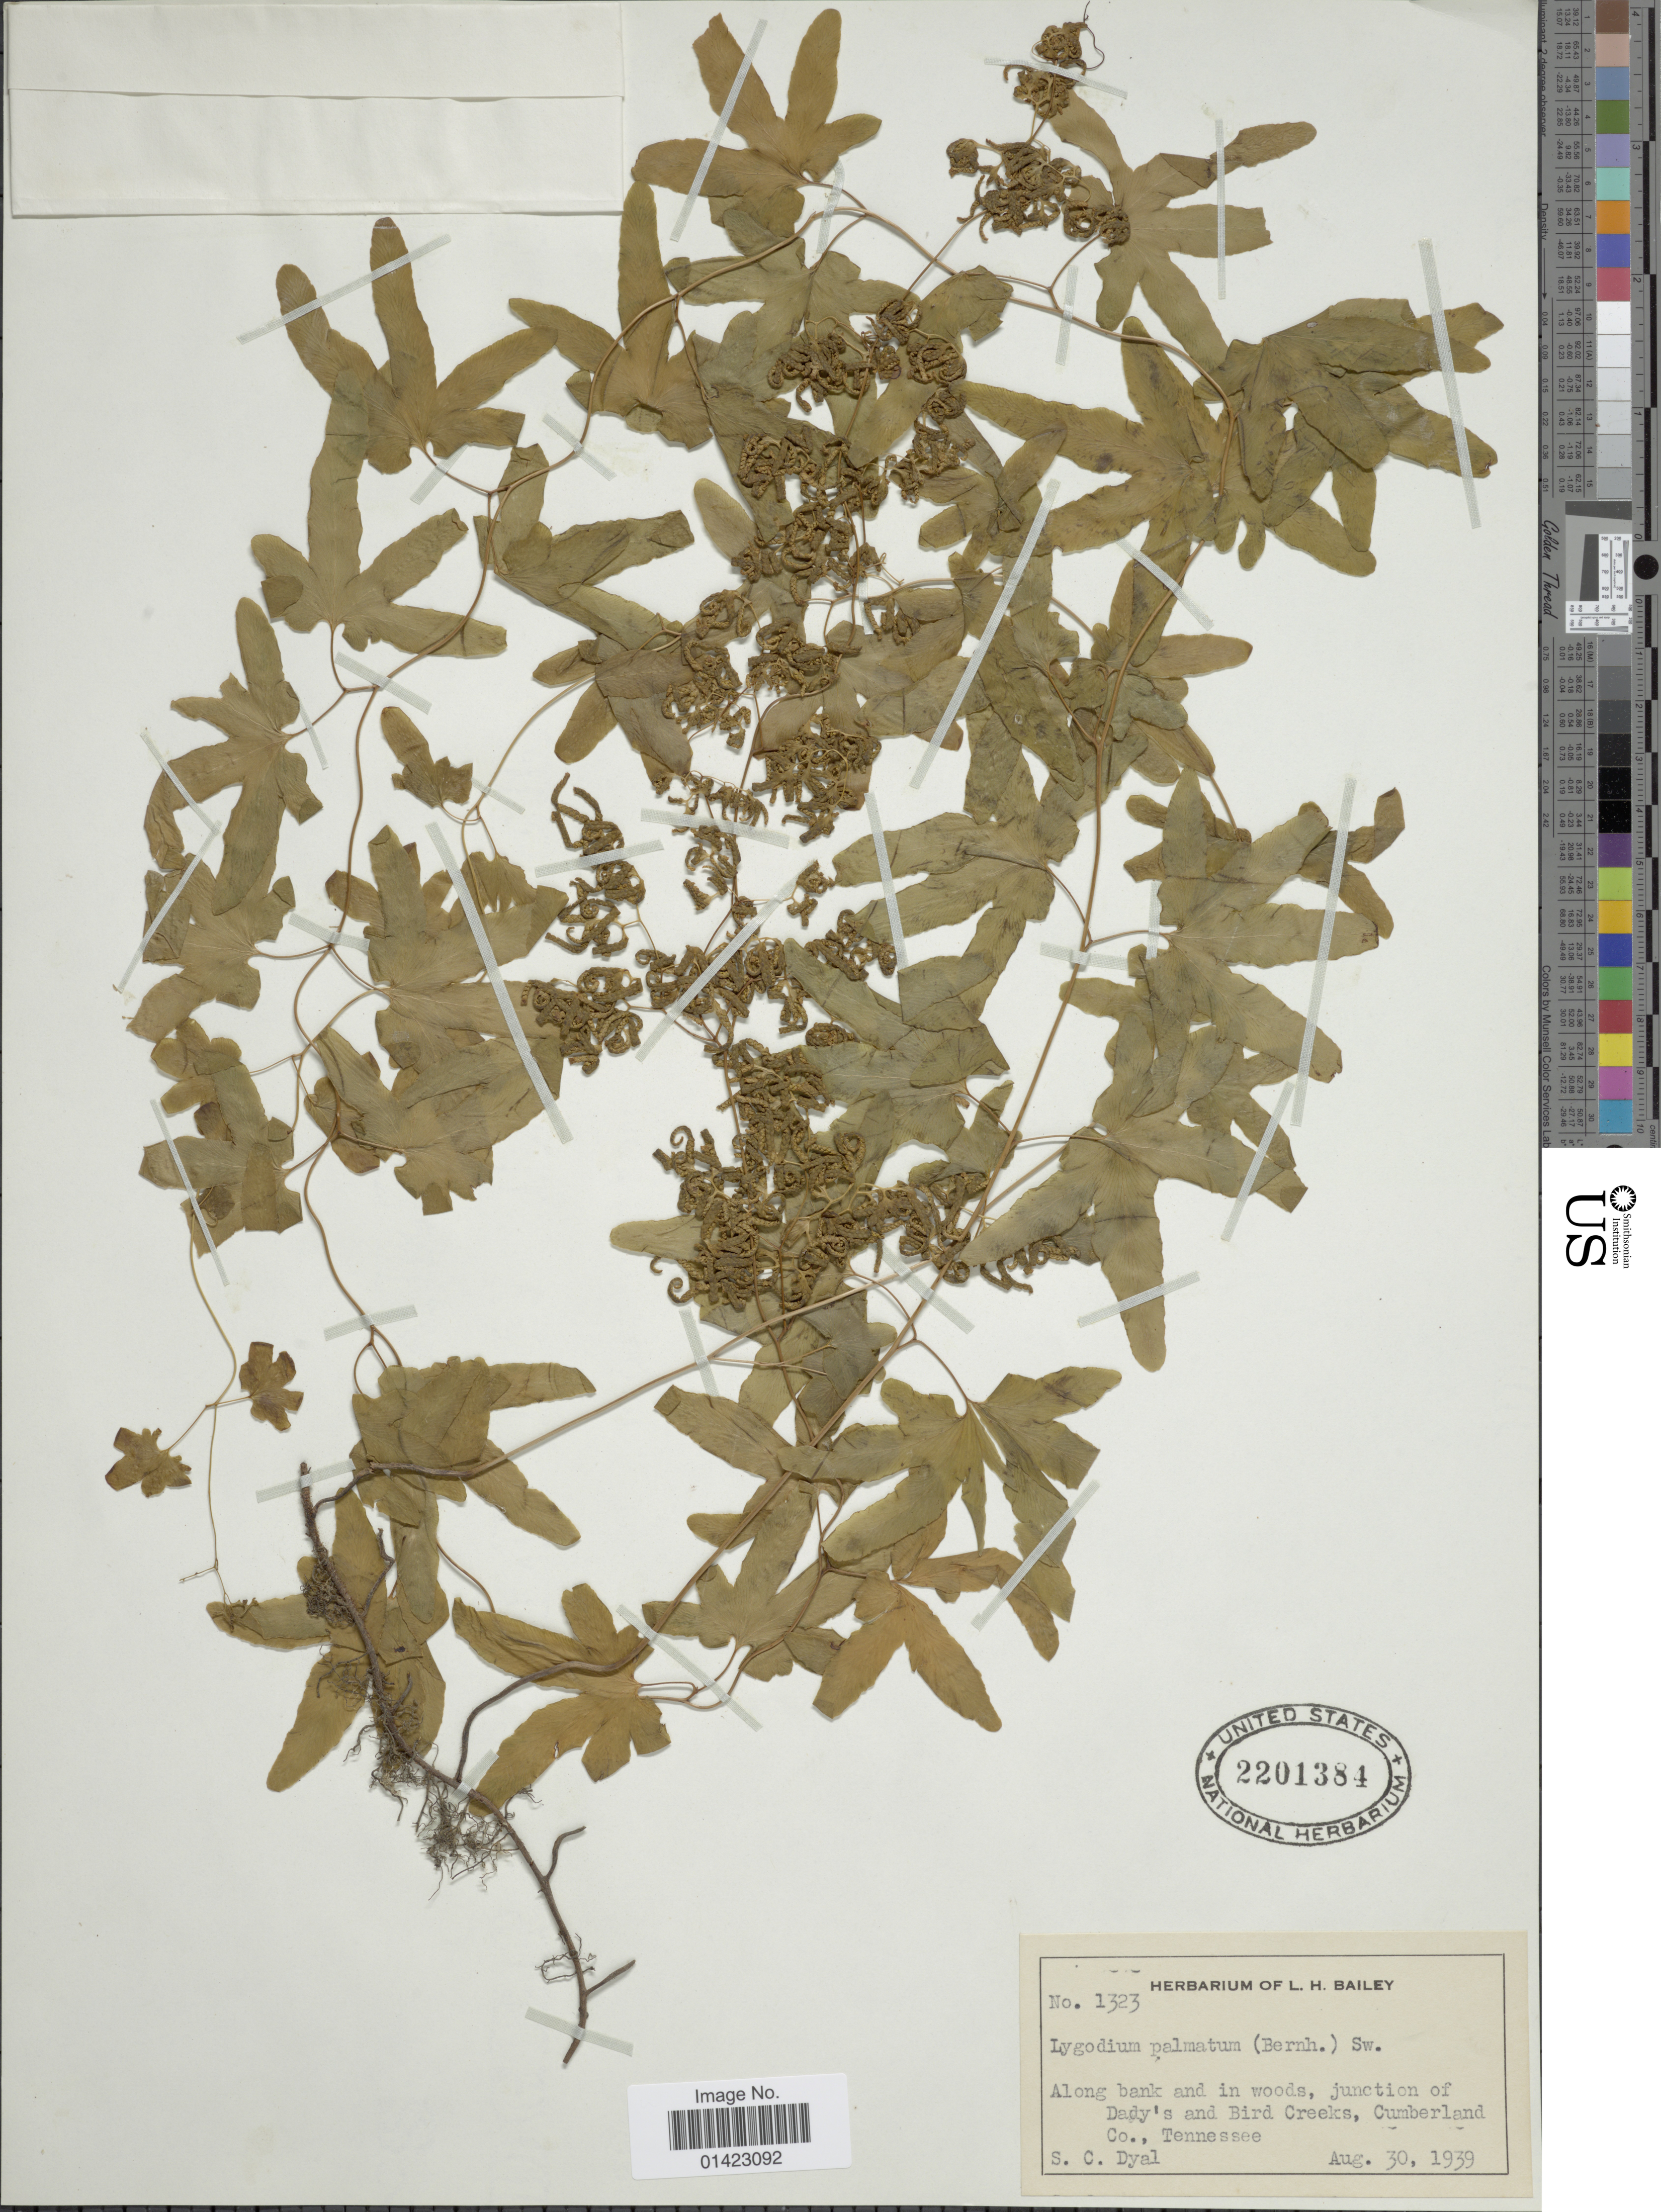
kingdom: Plantae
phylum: Tracheophyta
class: Polypodiopsida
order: Schizaeales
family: Lygodiaceae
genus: Lygodium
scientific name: Lygodium palmatum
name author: (Bernh.) Sw.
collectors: S. Dyal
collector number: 1323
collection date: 1939-08-30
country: United States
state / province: Tennessee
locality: Along bank and in woods, junction of Dady's and Bird Creeks, Cumberland Co., Tennessee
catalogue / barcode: US 2201384